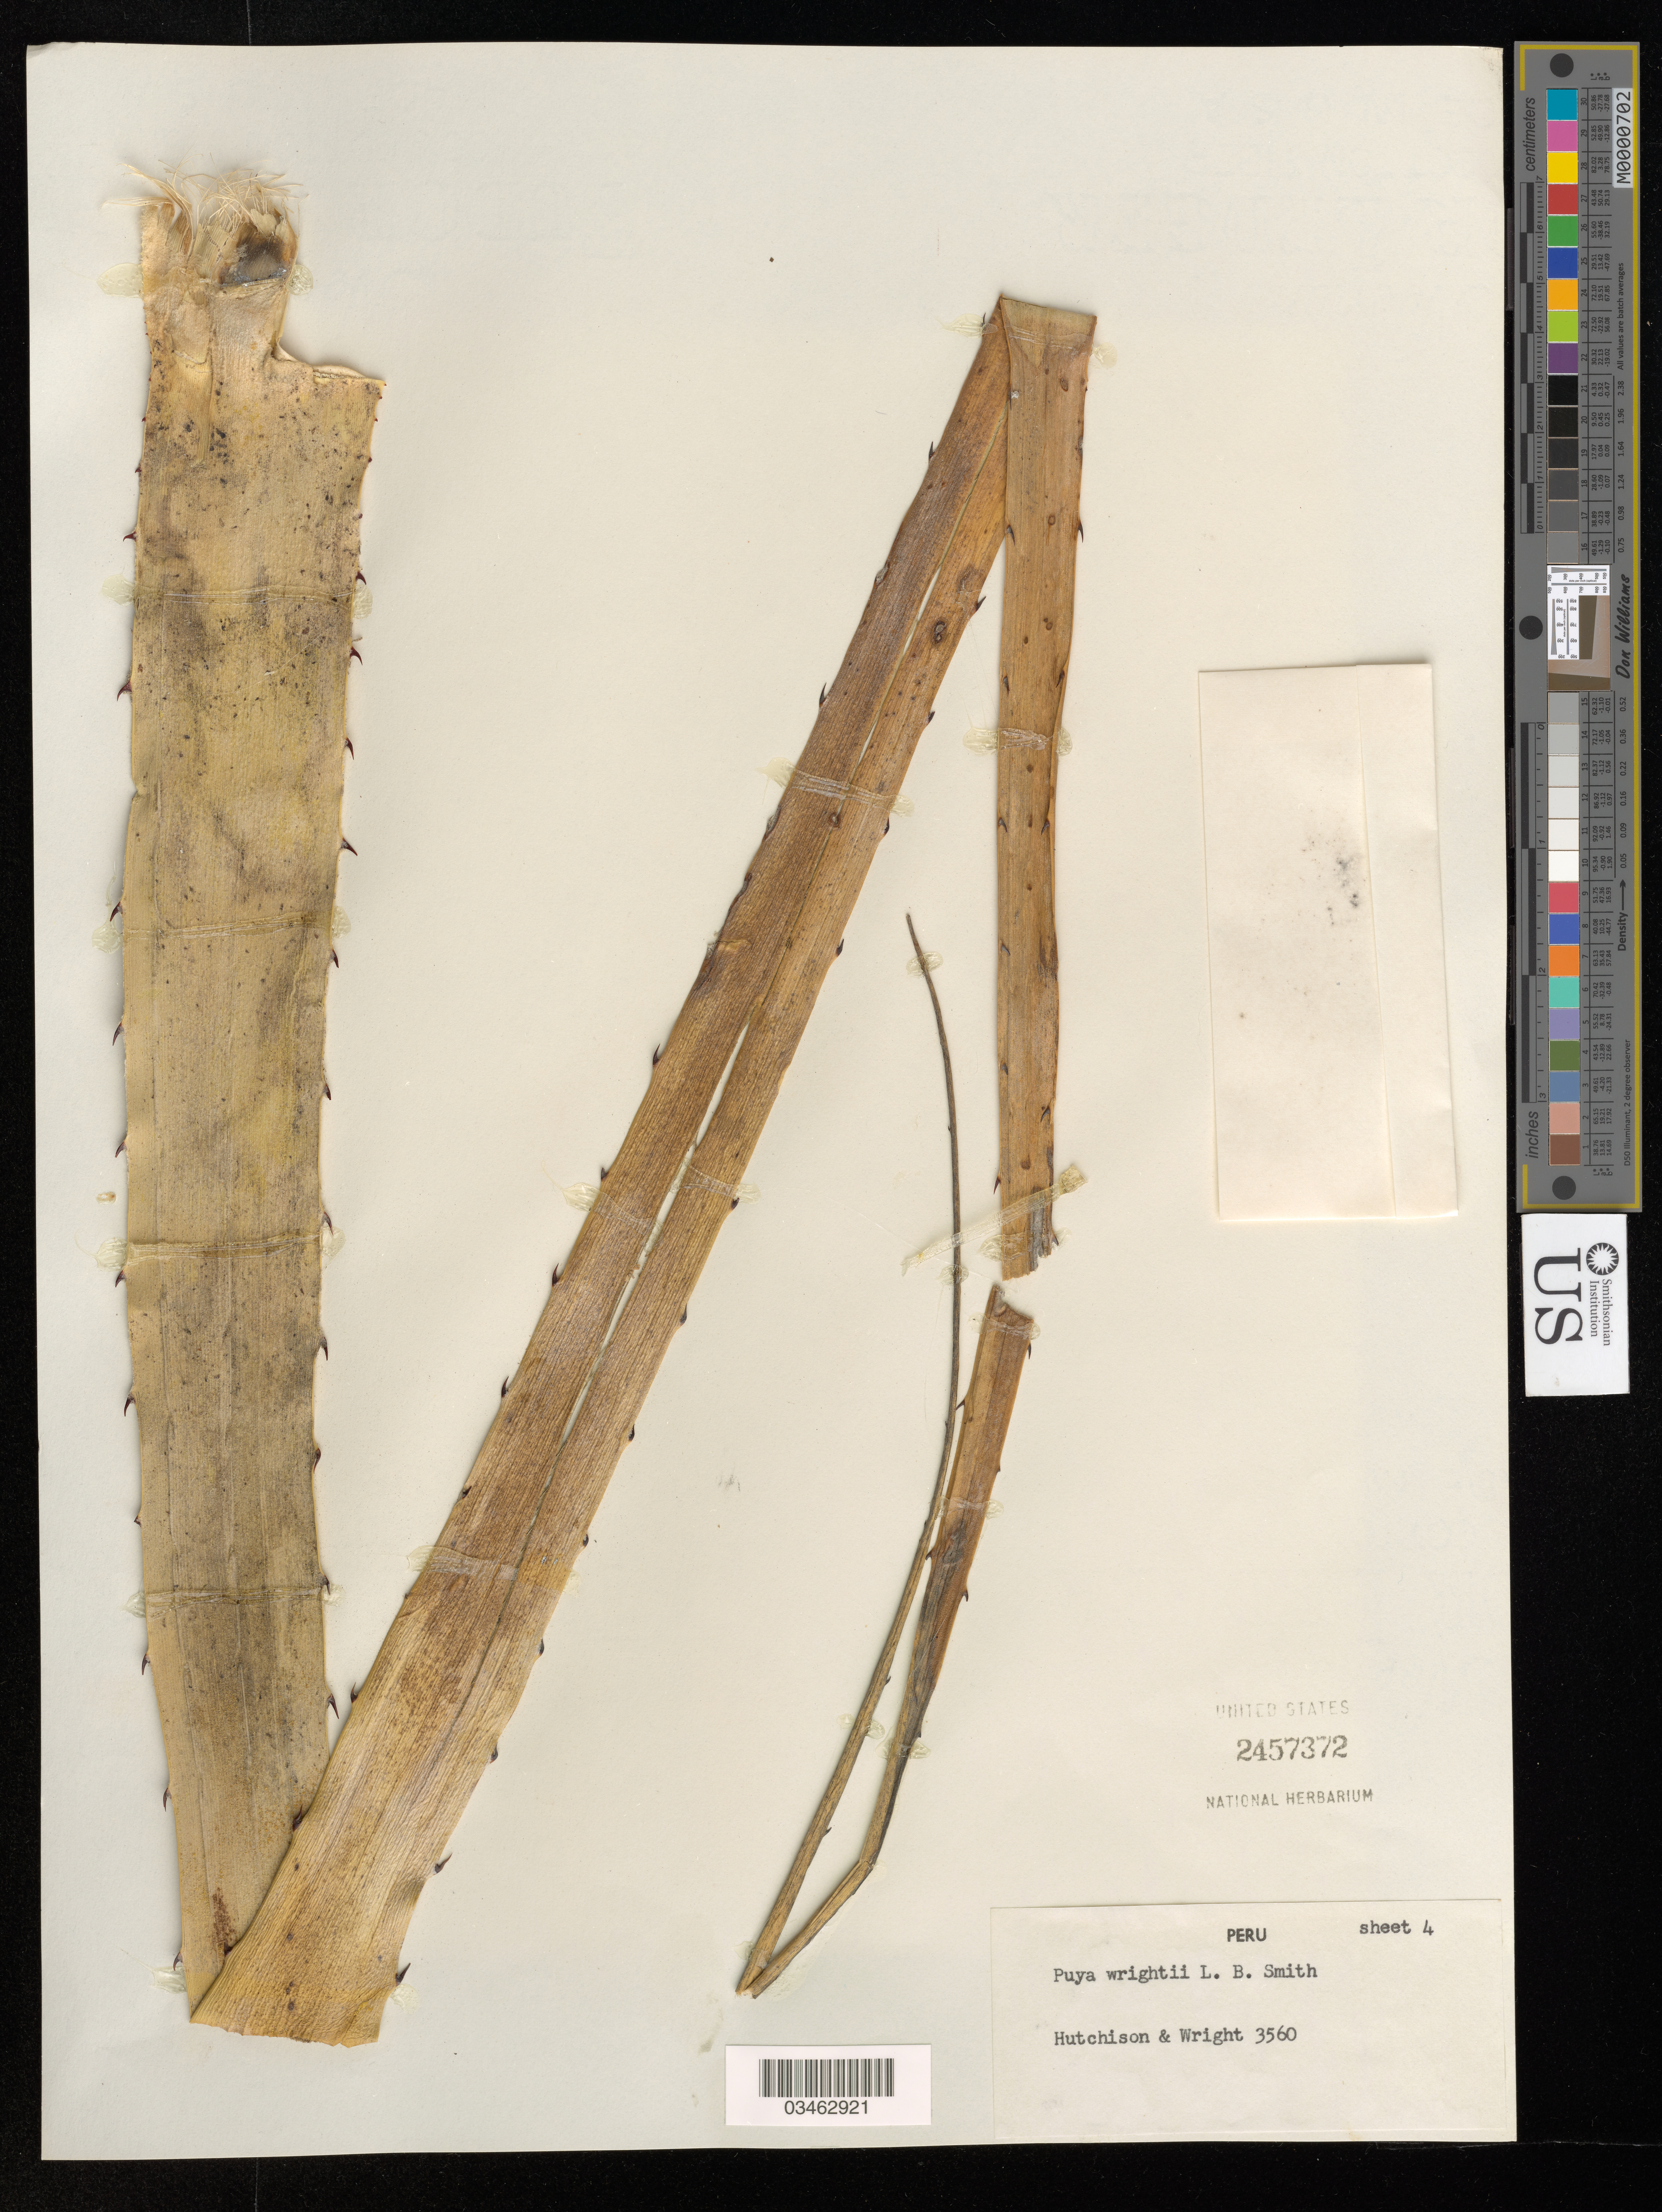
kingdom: Plantae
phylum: Tracheophyta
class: Liliopsida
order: Poales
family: Bromeliaceae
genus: Puya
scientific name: Puya wrightii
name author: L.B. Sm.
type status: Isotype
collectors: P. C. Hutchison & J. K. Wright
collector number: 3560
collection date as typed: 12 Jan 1964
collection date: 1964-01-12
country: Peru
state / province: Cajamarca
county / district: Jaén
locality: north of Pucará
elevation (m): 1000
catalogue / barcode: US 2457372